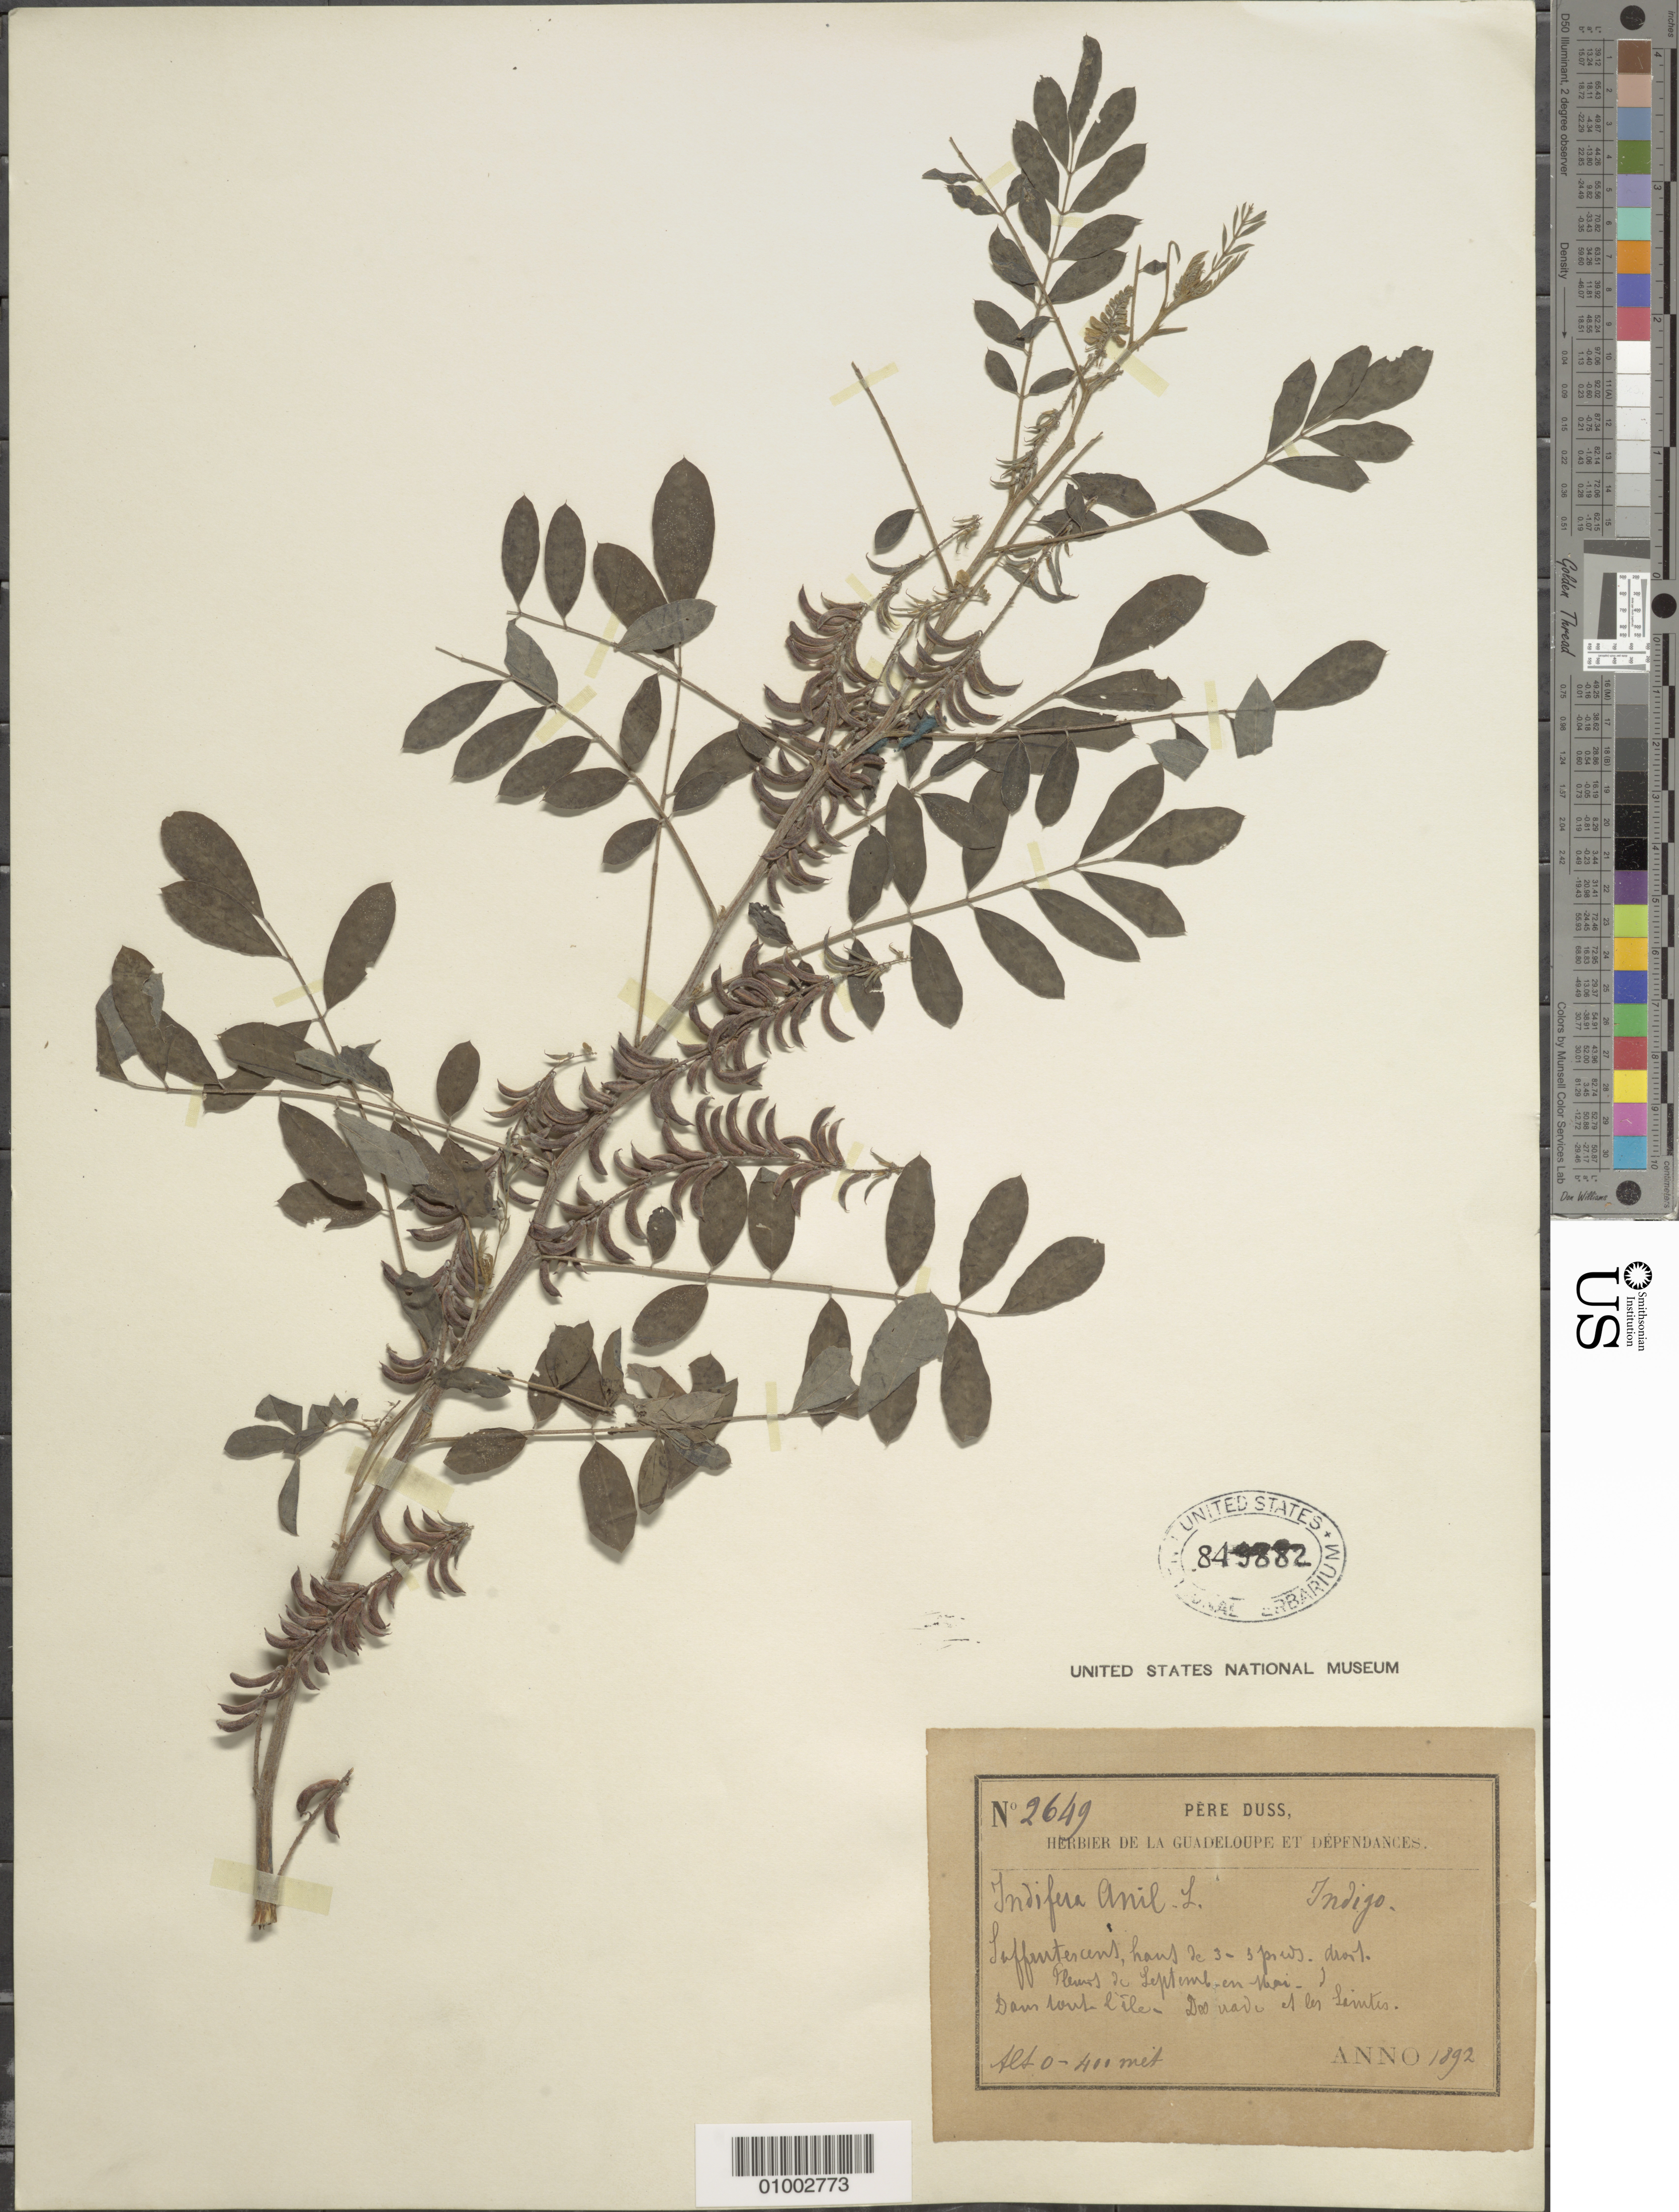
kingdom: Plantae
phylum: Tracheophyta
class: Magnoliopsida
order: Fabales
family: Fabaceae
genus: Indigofera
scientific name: Indigofera suffruticosa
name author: Mill.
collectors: Père Duss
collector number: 2649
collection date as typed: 1892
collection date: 1892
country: Guadeloupe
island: Basse Terre [Guadeloupe]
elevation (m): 400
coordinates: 0 N, 0 E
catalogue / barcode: US 849882